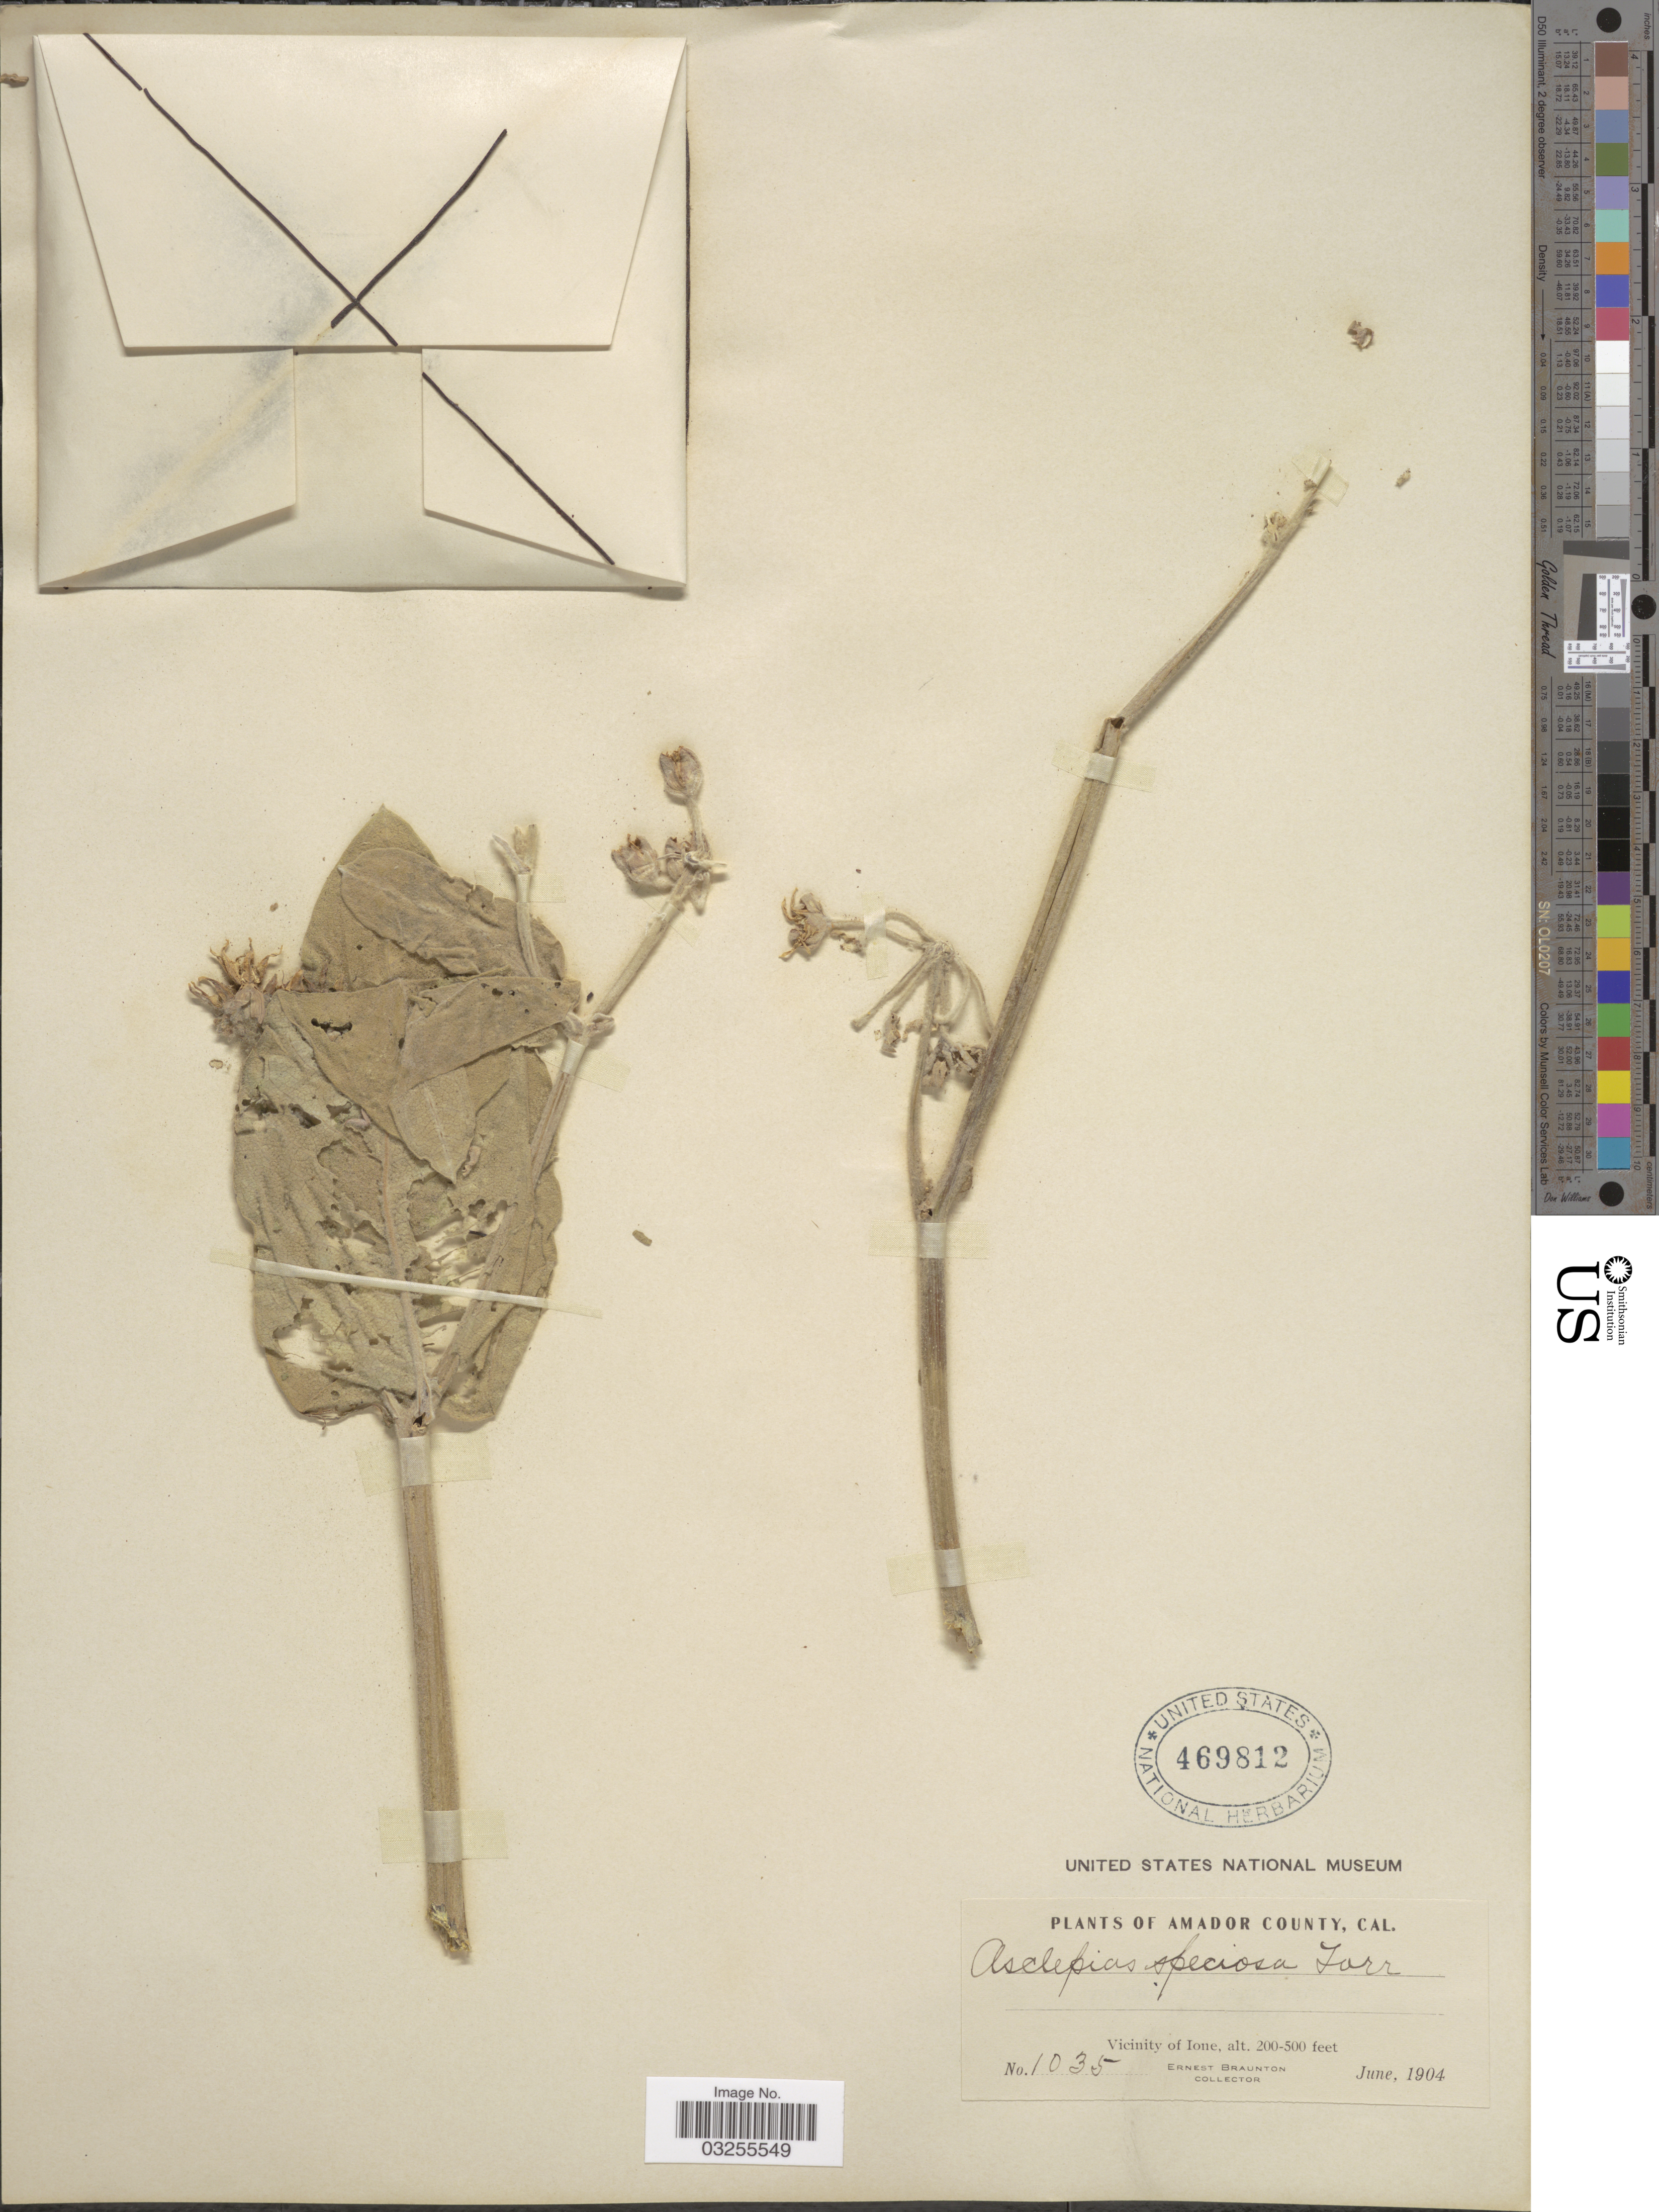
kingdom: Plantae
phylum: Tracheophyta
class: Magnoliopsida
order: Gentianales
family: Apocynaceae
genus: Asclepias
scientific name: Asclepias speciosa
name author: Torr.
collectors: E. Braunton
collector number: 1035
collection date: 1904-06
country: United States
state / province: California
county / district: Amador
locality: Amador County, Vicinity of Ione.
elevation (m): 61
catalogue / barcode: US 469812